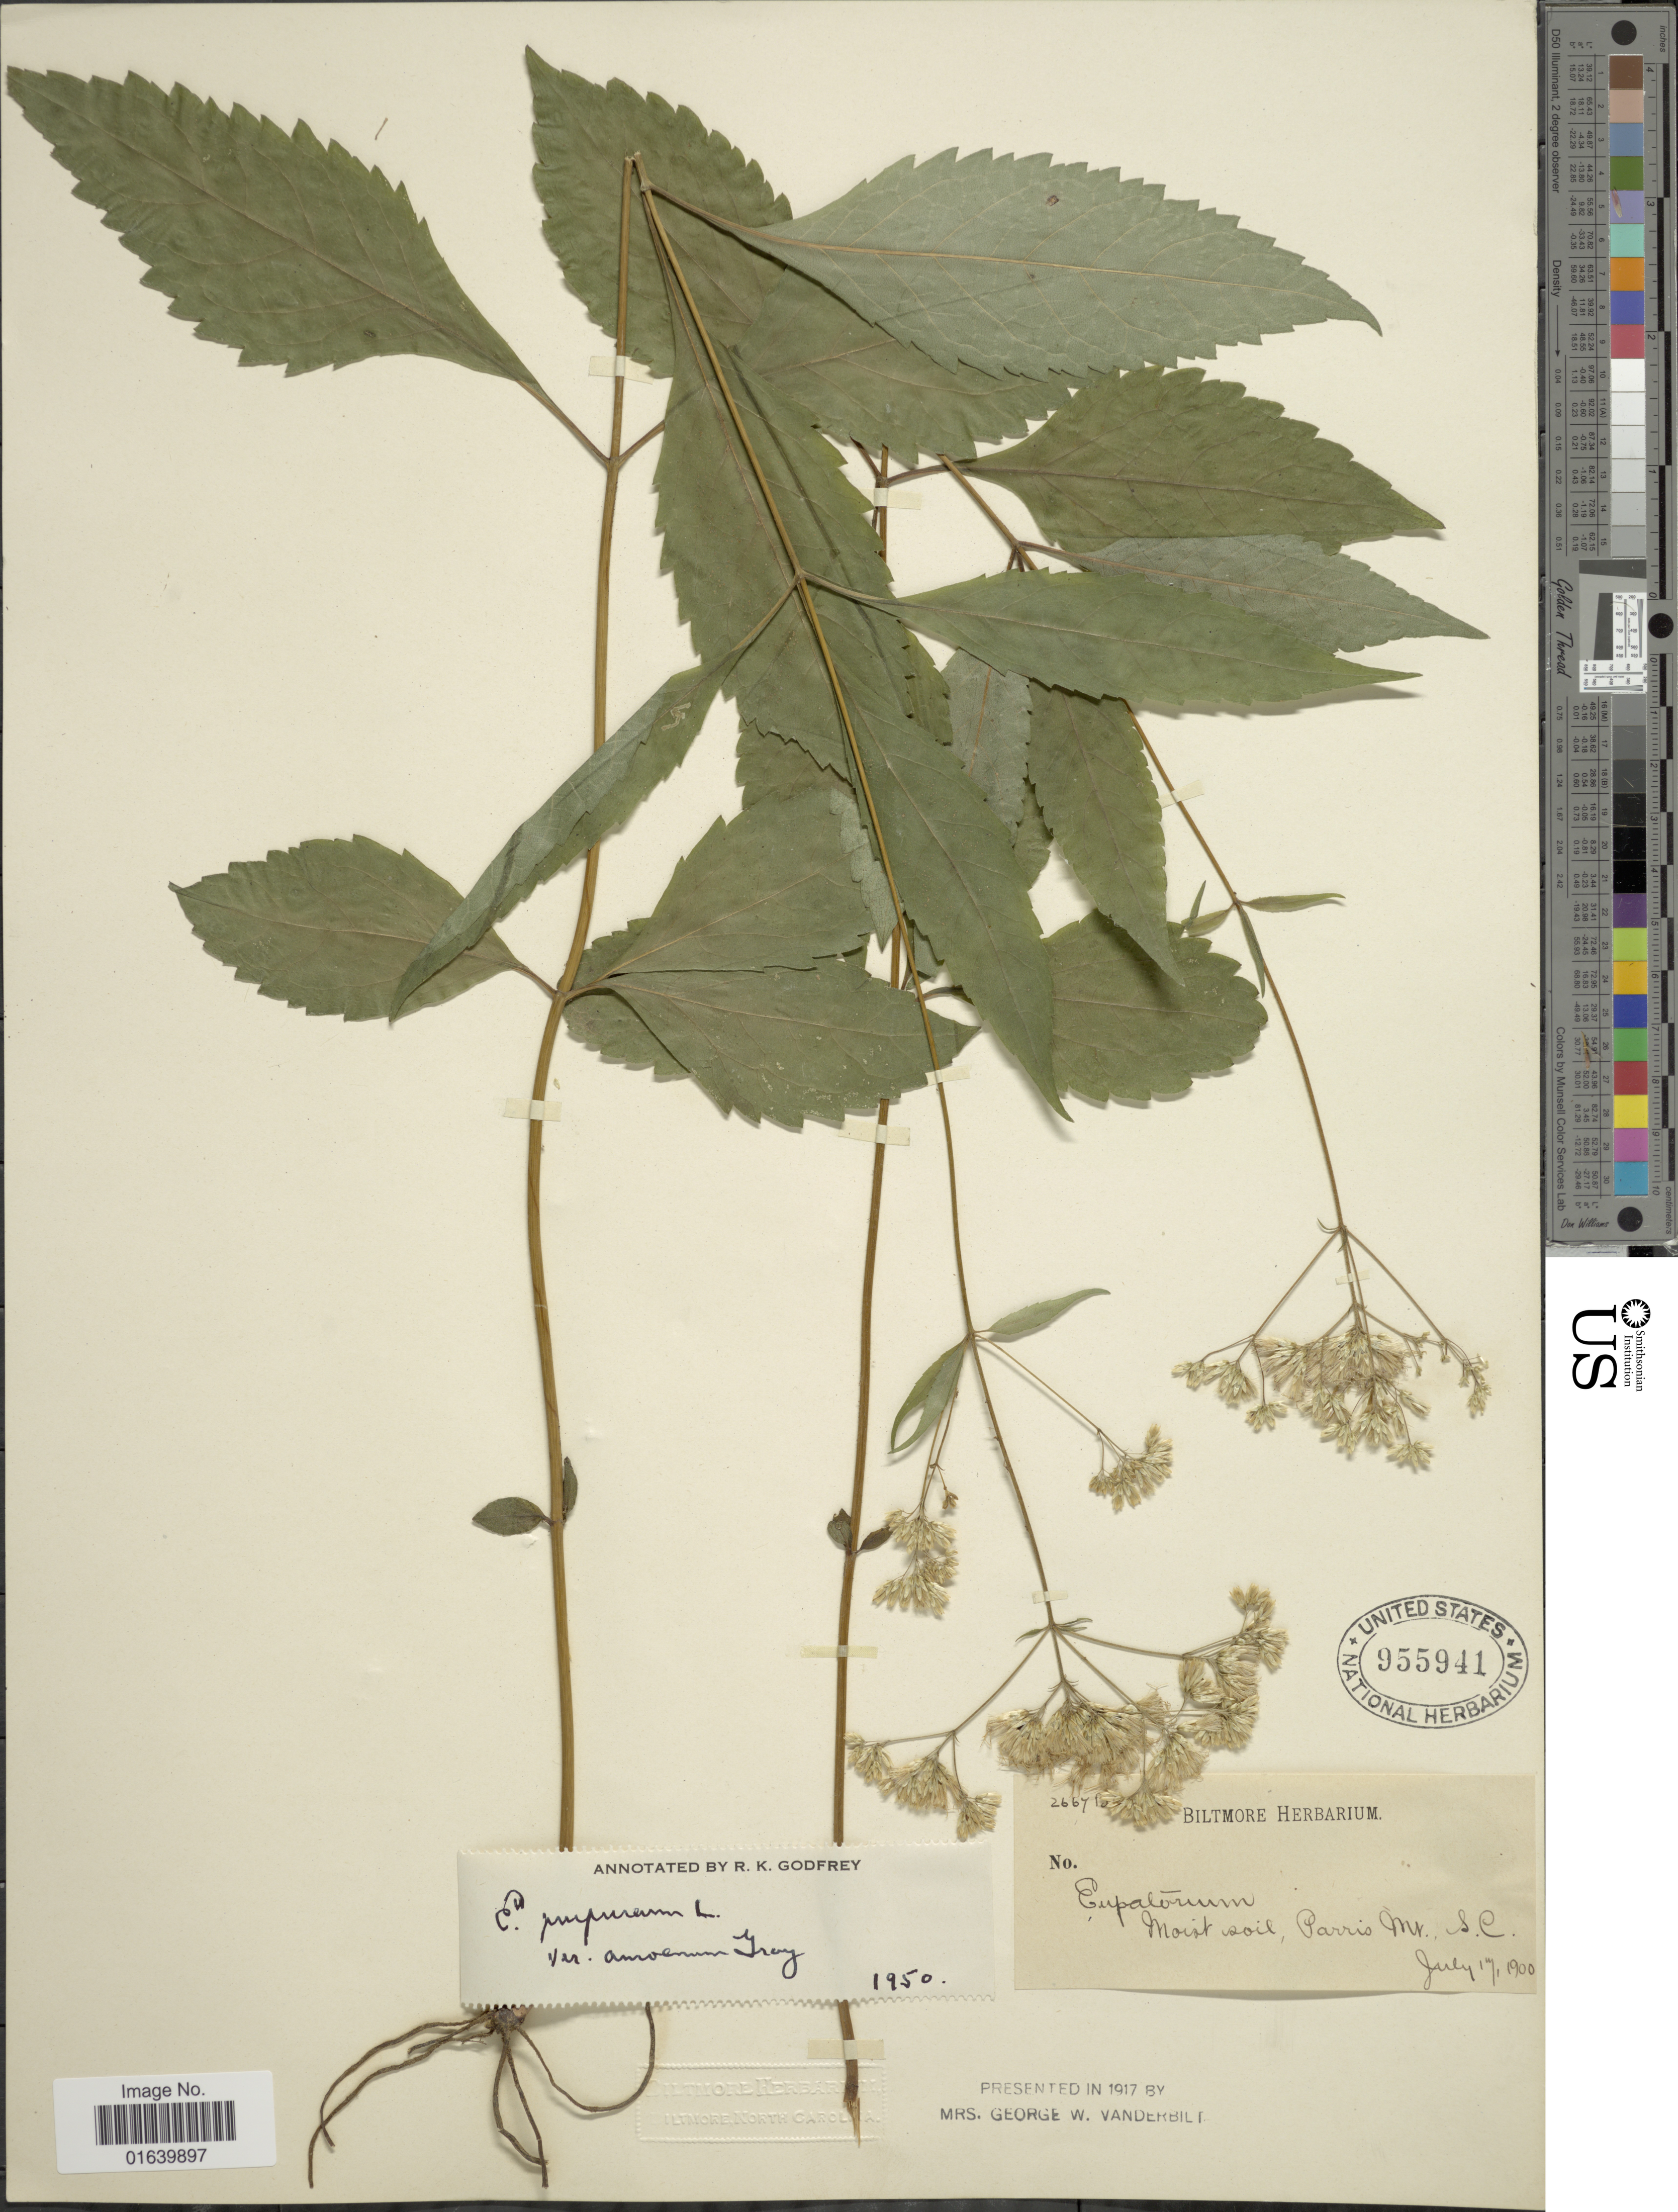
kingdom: Plantae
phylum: Tracheophyta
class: Magnoliopsida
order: Asterales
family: Asteraceae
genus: Eupatorium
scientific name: Eupatorium purpureum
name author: (L.) E.E. Lamont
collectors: ex herb. Biltmore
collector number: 2664*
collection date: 1900-07-14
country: United States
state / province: South Carolina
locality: Parris Mt.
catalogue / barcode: US 955941